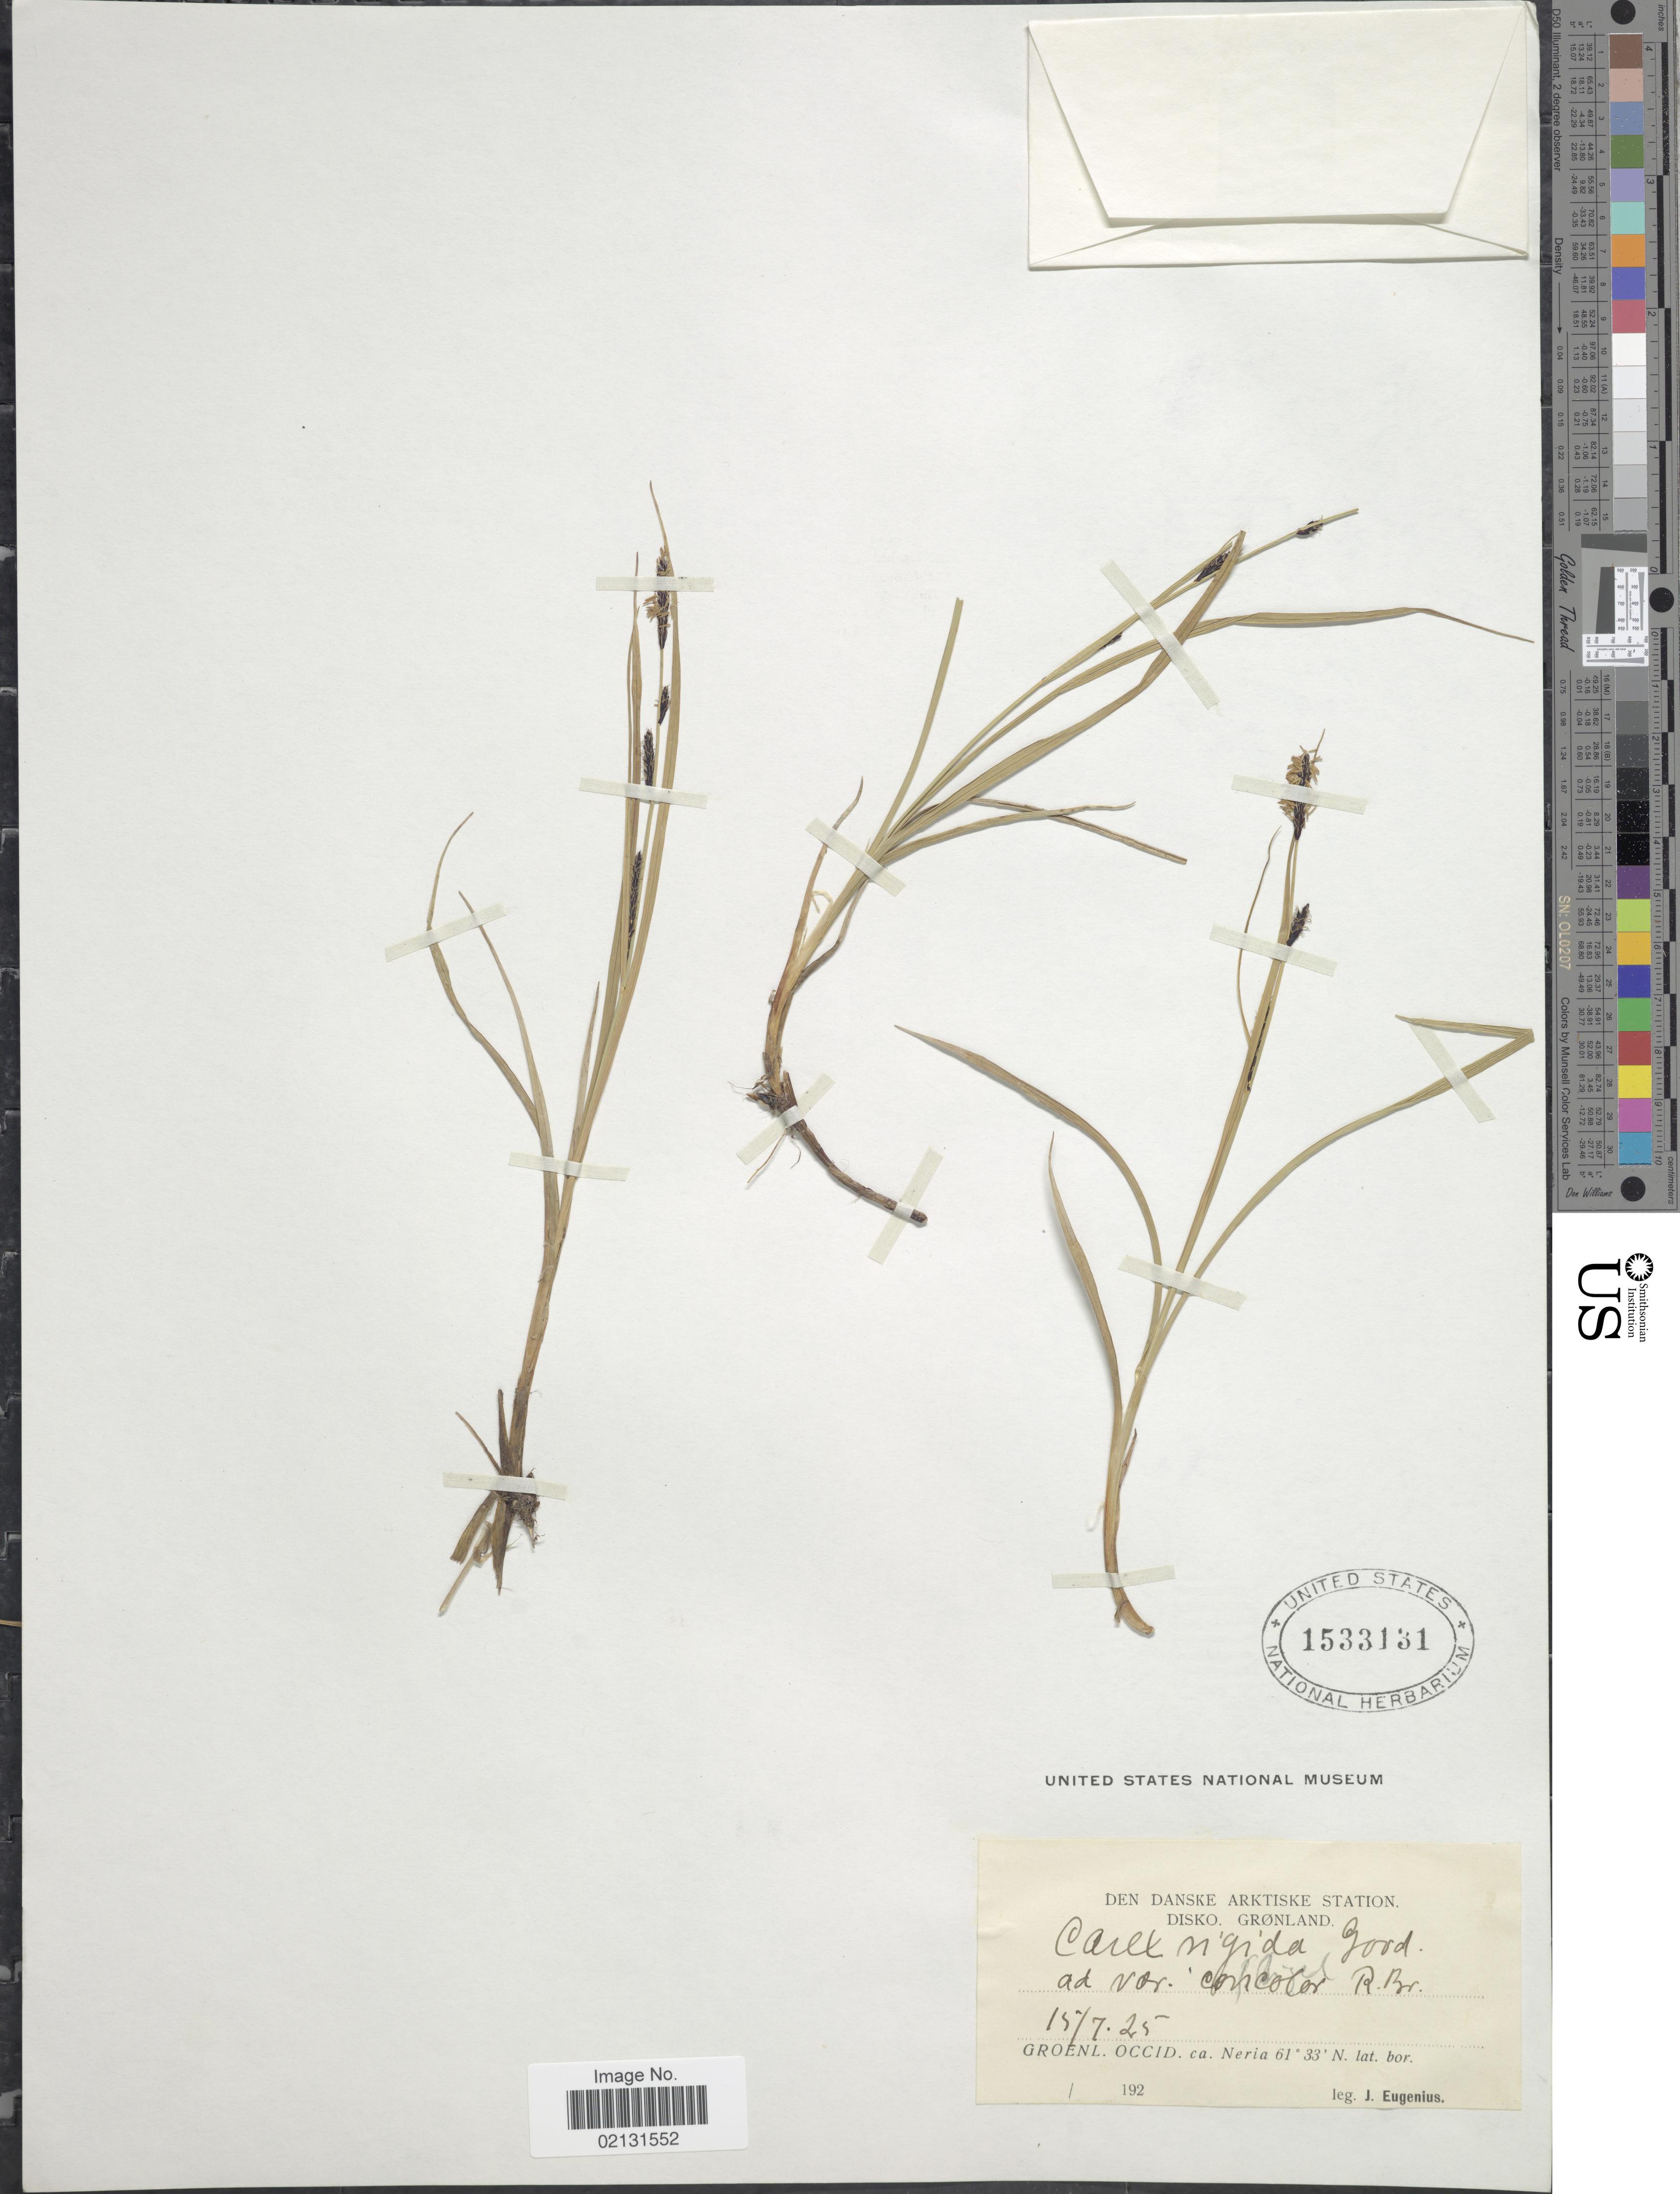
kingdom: Plantae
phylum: Tracheophyta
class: Liliopsida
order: Poales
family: Cyperaceae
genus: Carex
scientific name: Carex bigelowii subsp. bigelowii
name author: Torr. ex Schwein.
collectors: J. Eugenius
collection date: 1925-07-15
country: Greenland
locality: Den Danske Arktiske Station, Disko. Grønland, Groenl. occid. ca. Neria.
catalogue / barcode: US 1533131